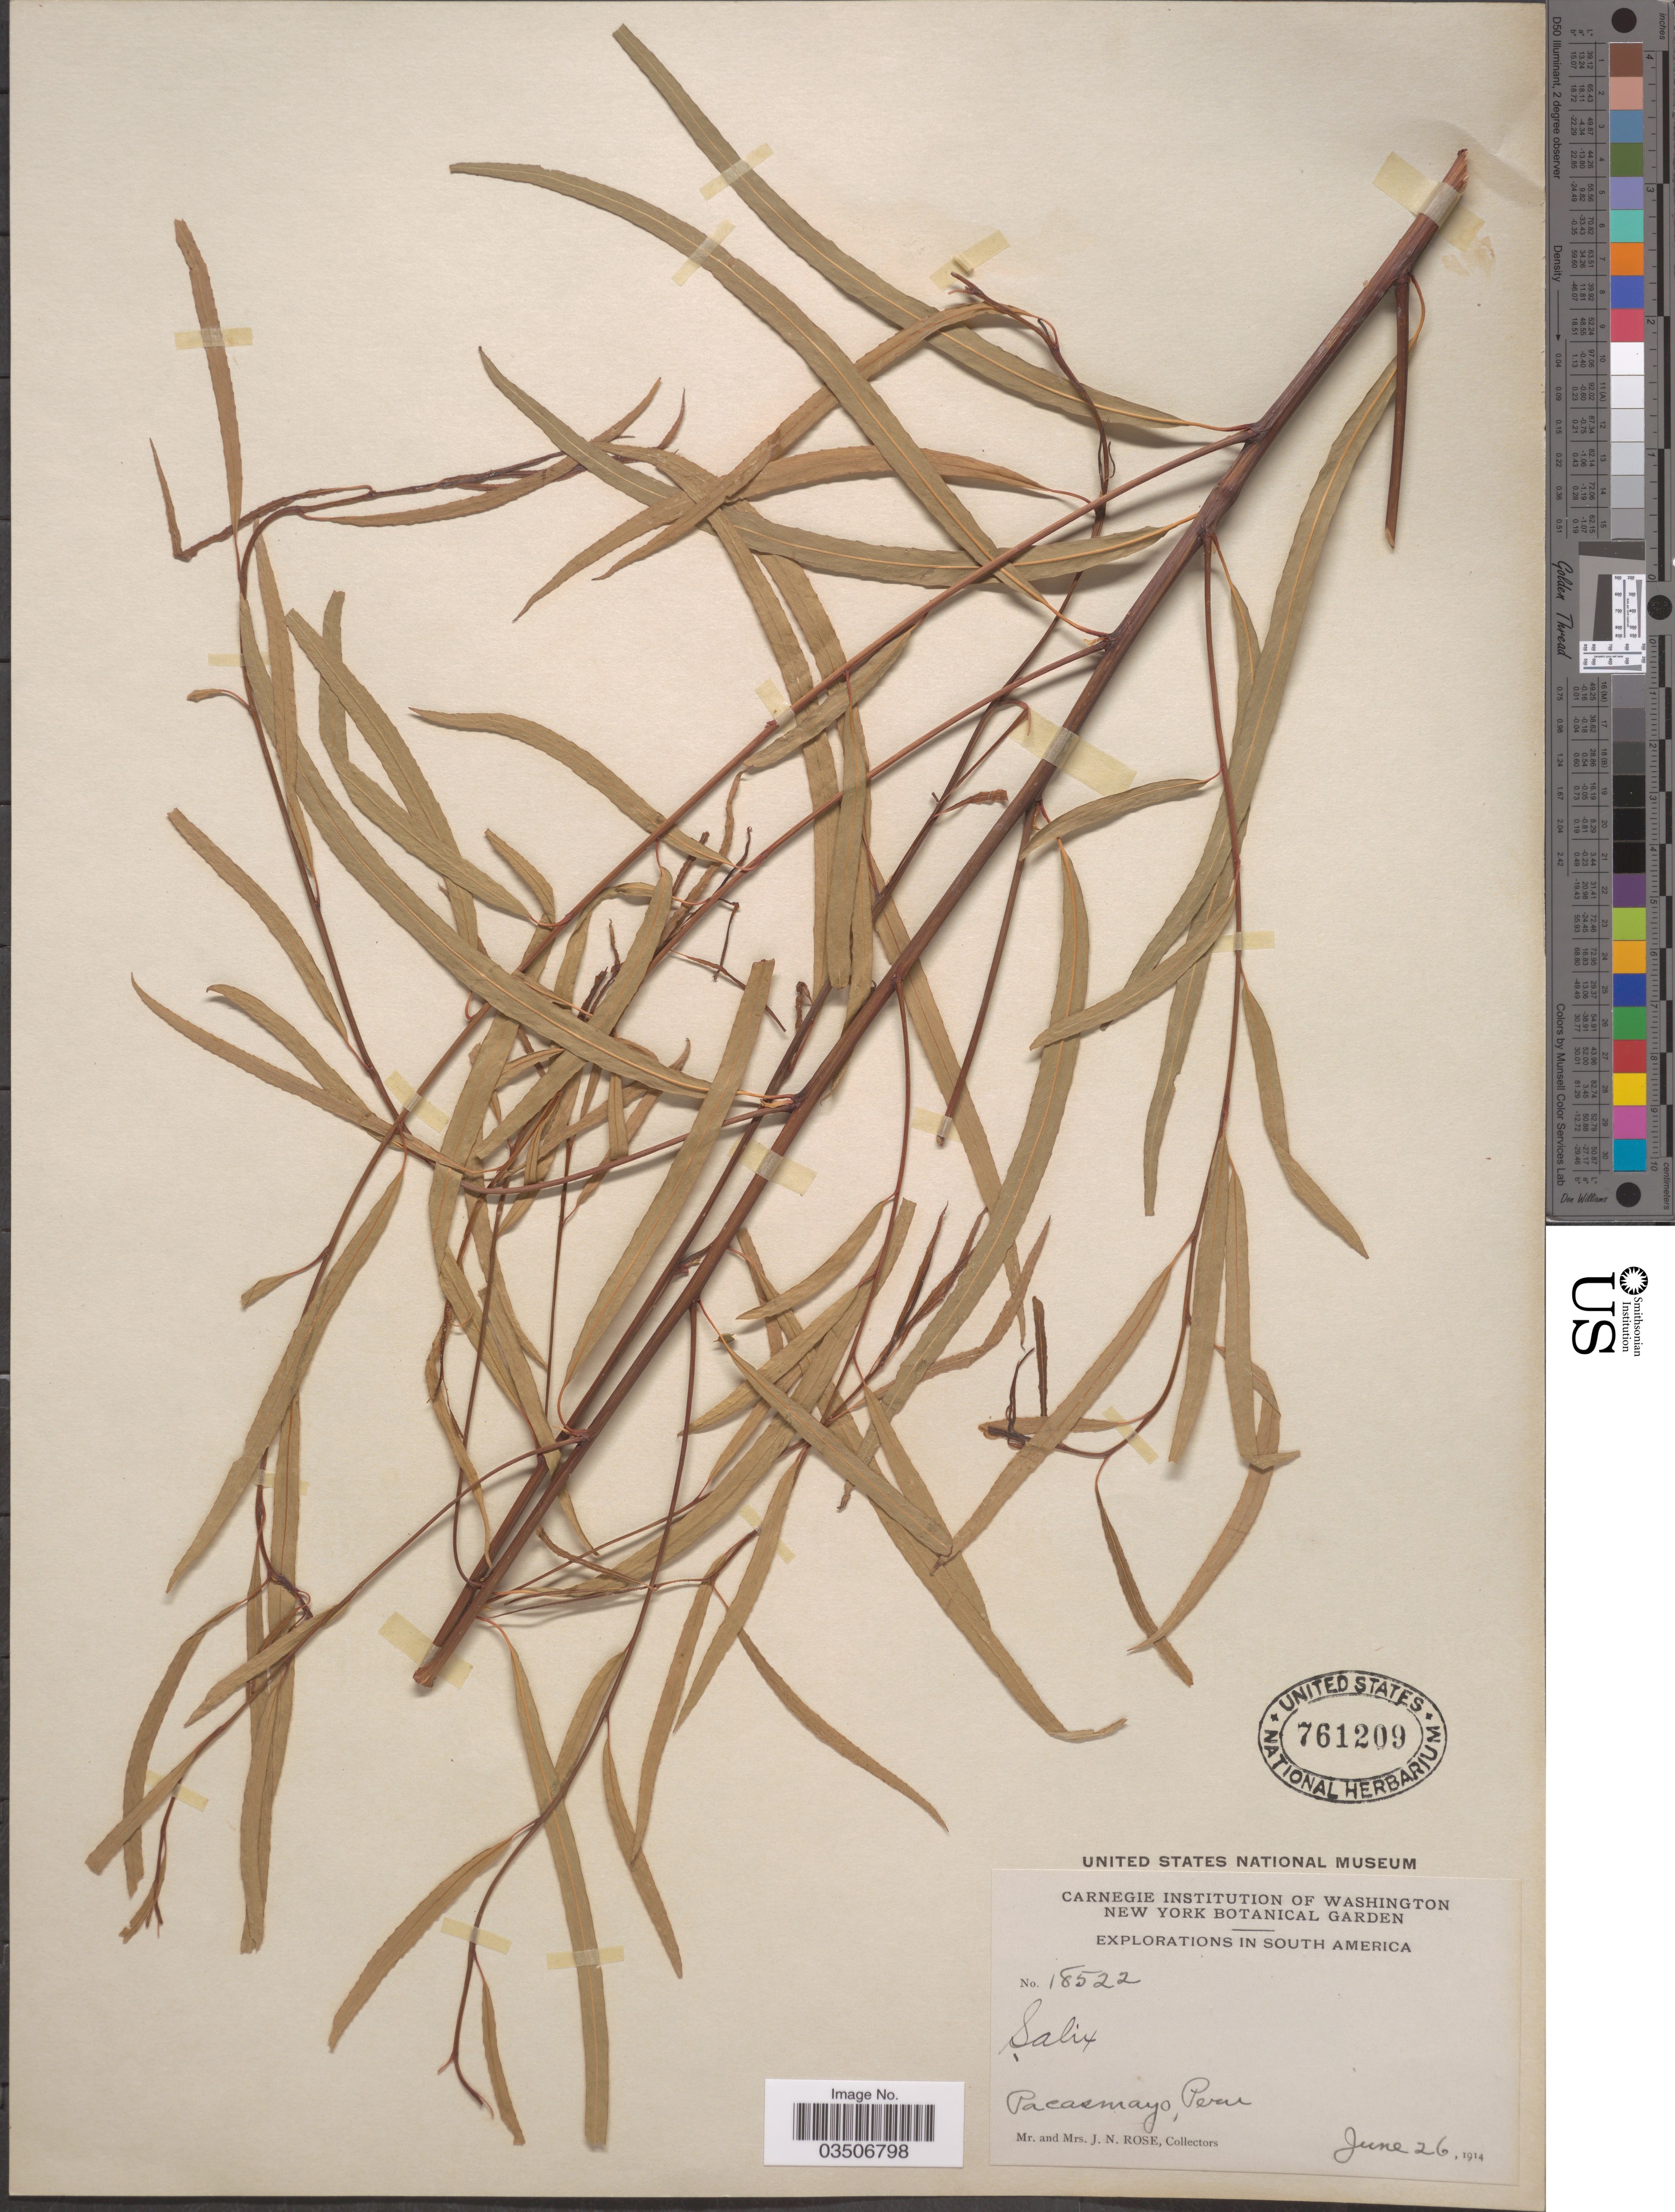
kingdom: Plantae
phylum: Tracheophyta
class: Magnoliopsida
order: Malpighiales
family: Salicaceae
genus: Salix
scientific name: Salix humboldtiana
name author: Willd.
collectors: J. N. Rose & L. B. Rose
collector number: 18522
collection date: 1914-06-26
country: Peru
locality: Pacasmayo.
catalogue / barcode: US 761209